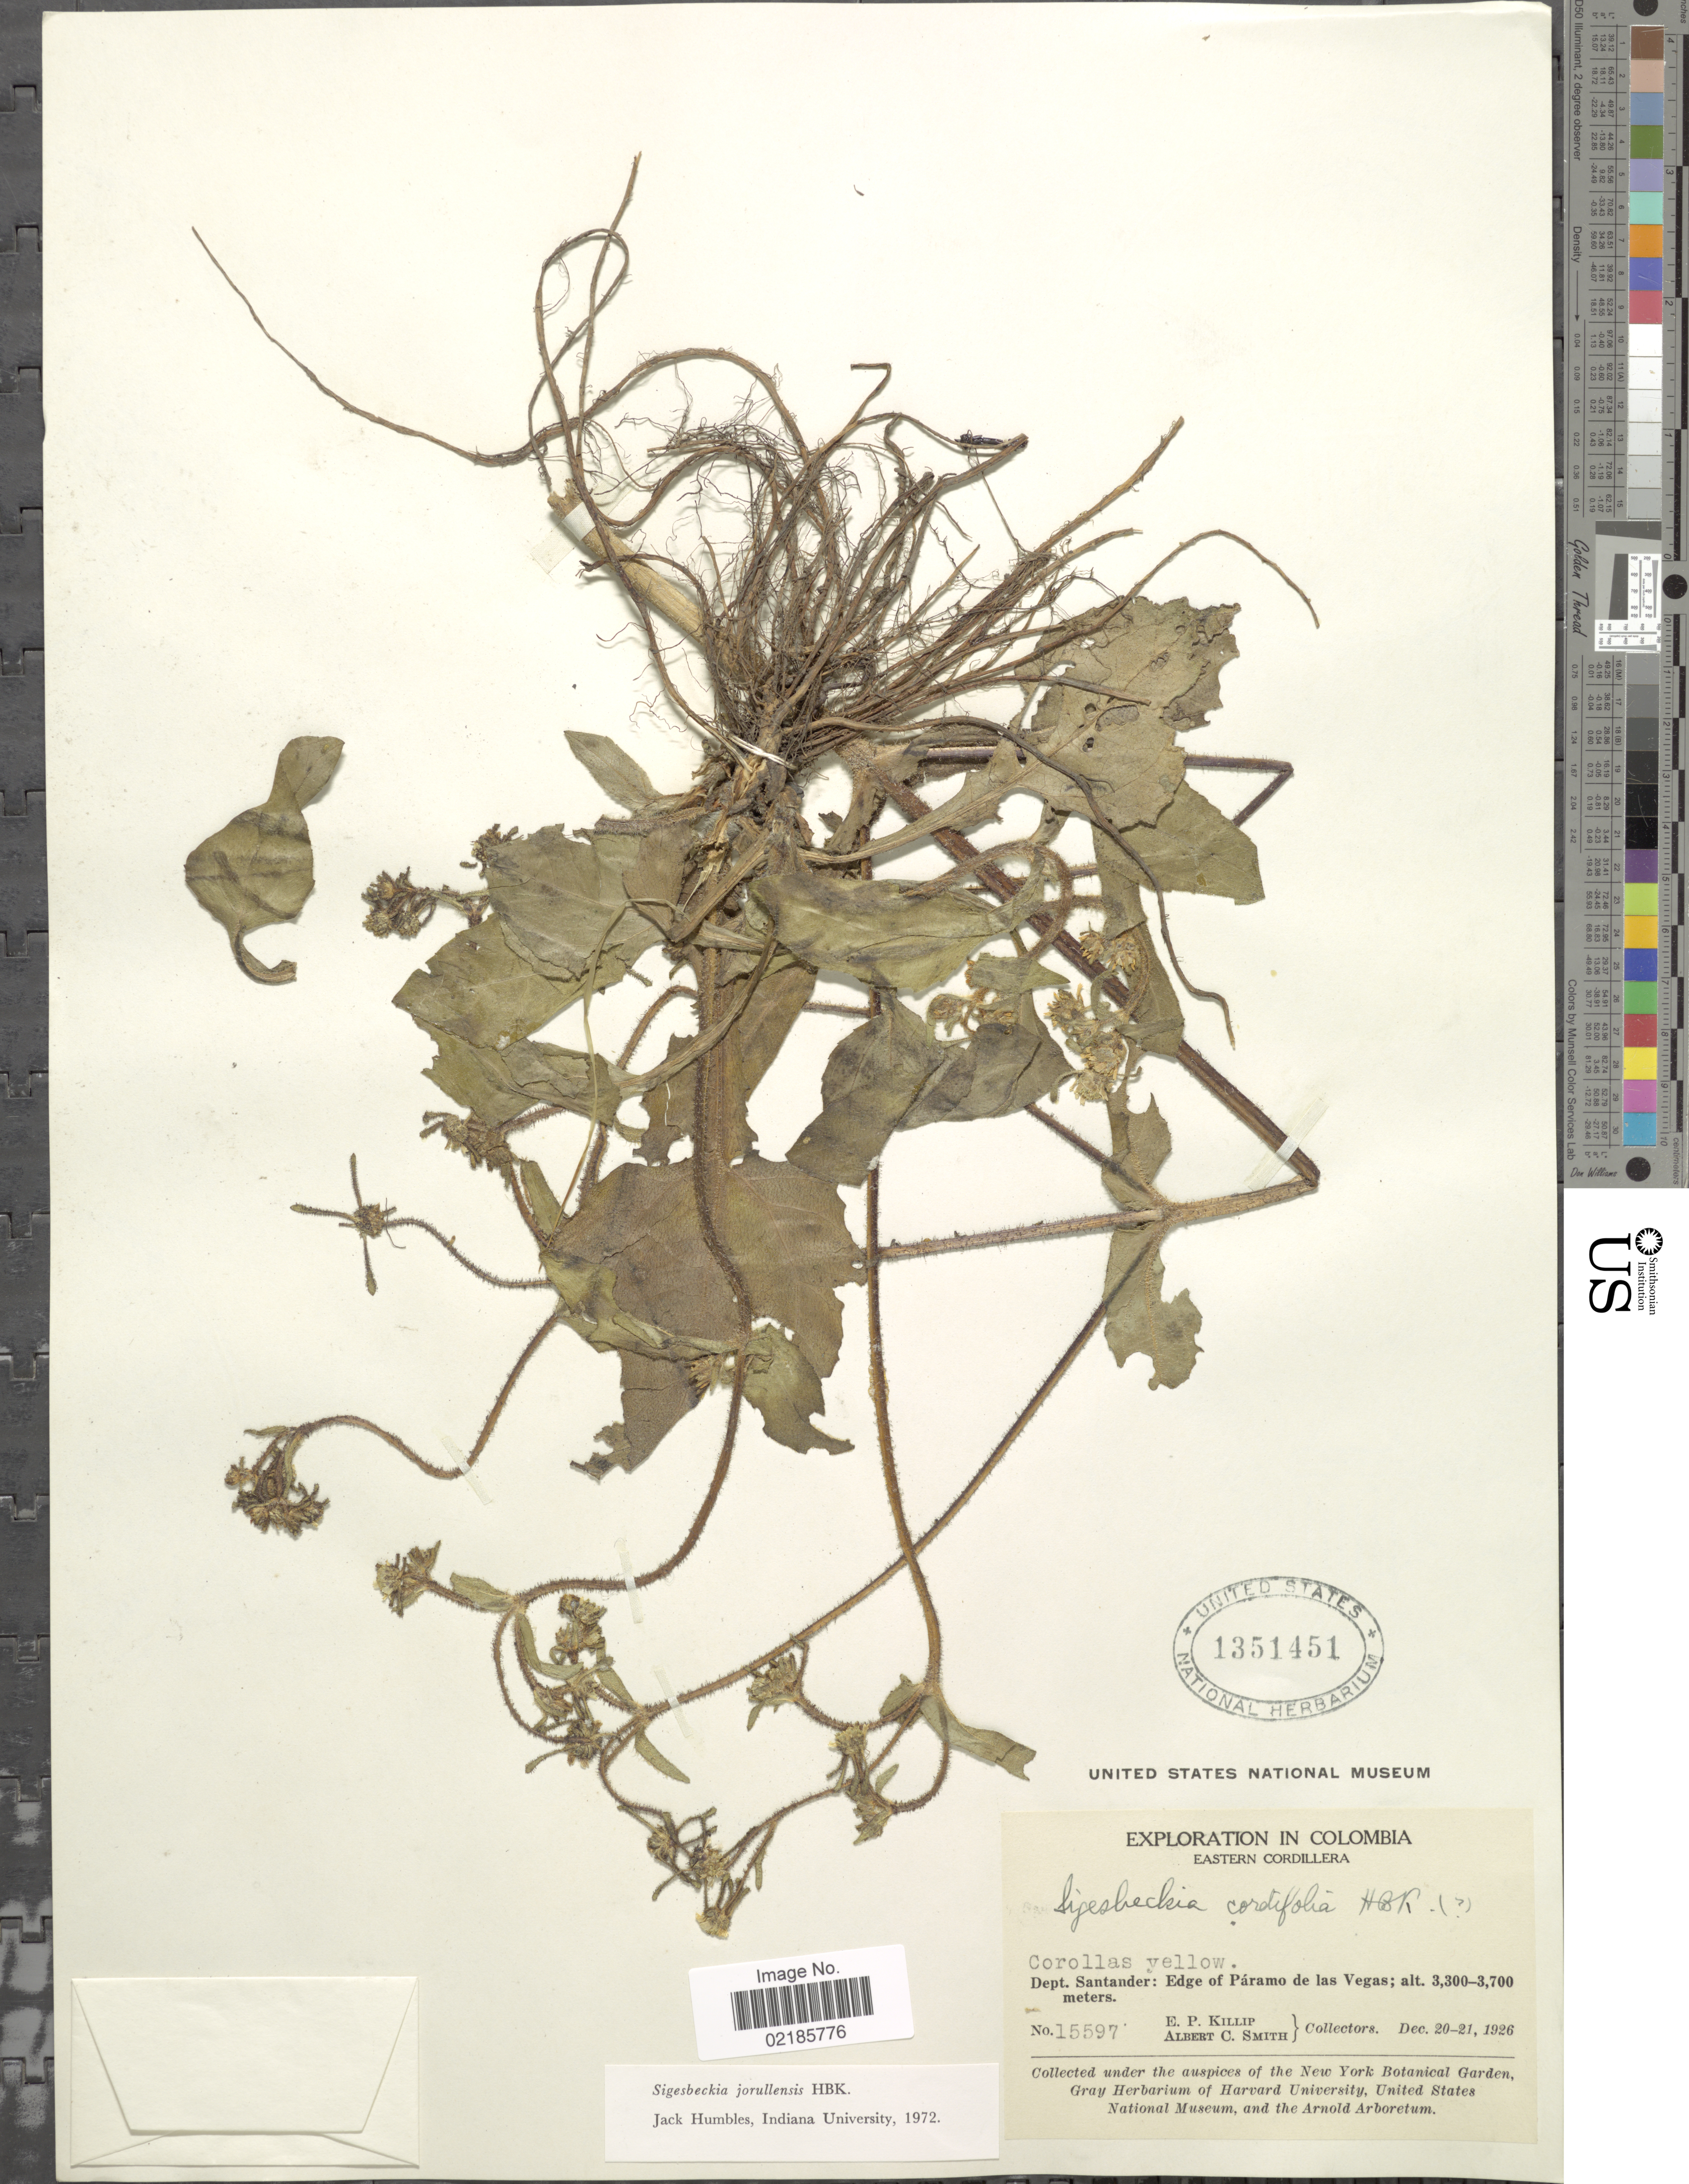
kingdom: Plantae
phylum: Tracheophyta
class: Magnoliopsida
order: Asterales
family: Asteraceae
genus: Sigesbeckia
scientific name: Sigesbeckia jorullensis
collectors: E. P. Killip & A. C. Smith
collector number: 15597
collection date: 1926-12-20/1926-12-21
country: Colombia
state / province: Santander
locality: Eastern Cordillera, edge of Páramo de las Vegas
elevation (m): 3300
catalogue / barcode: US 1351451